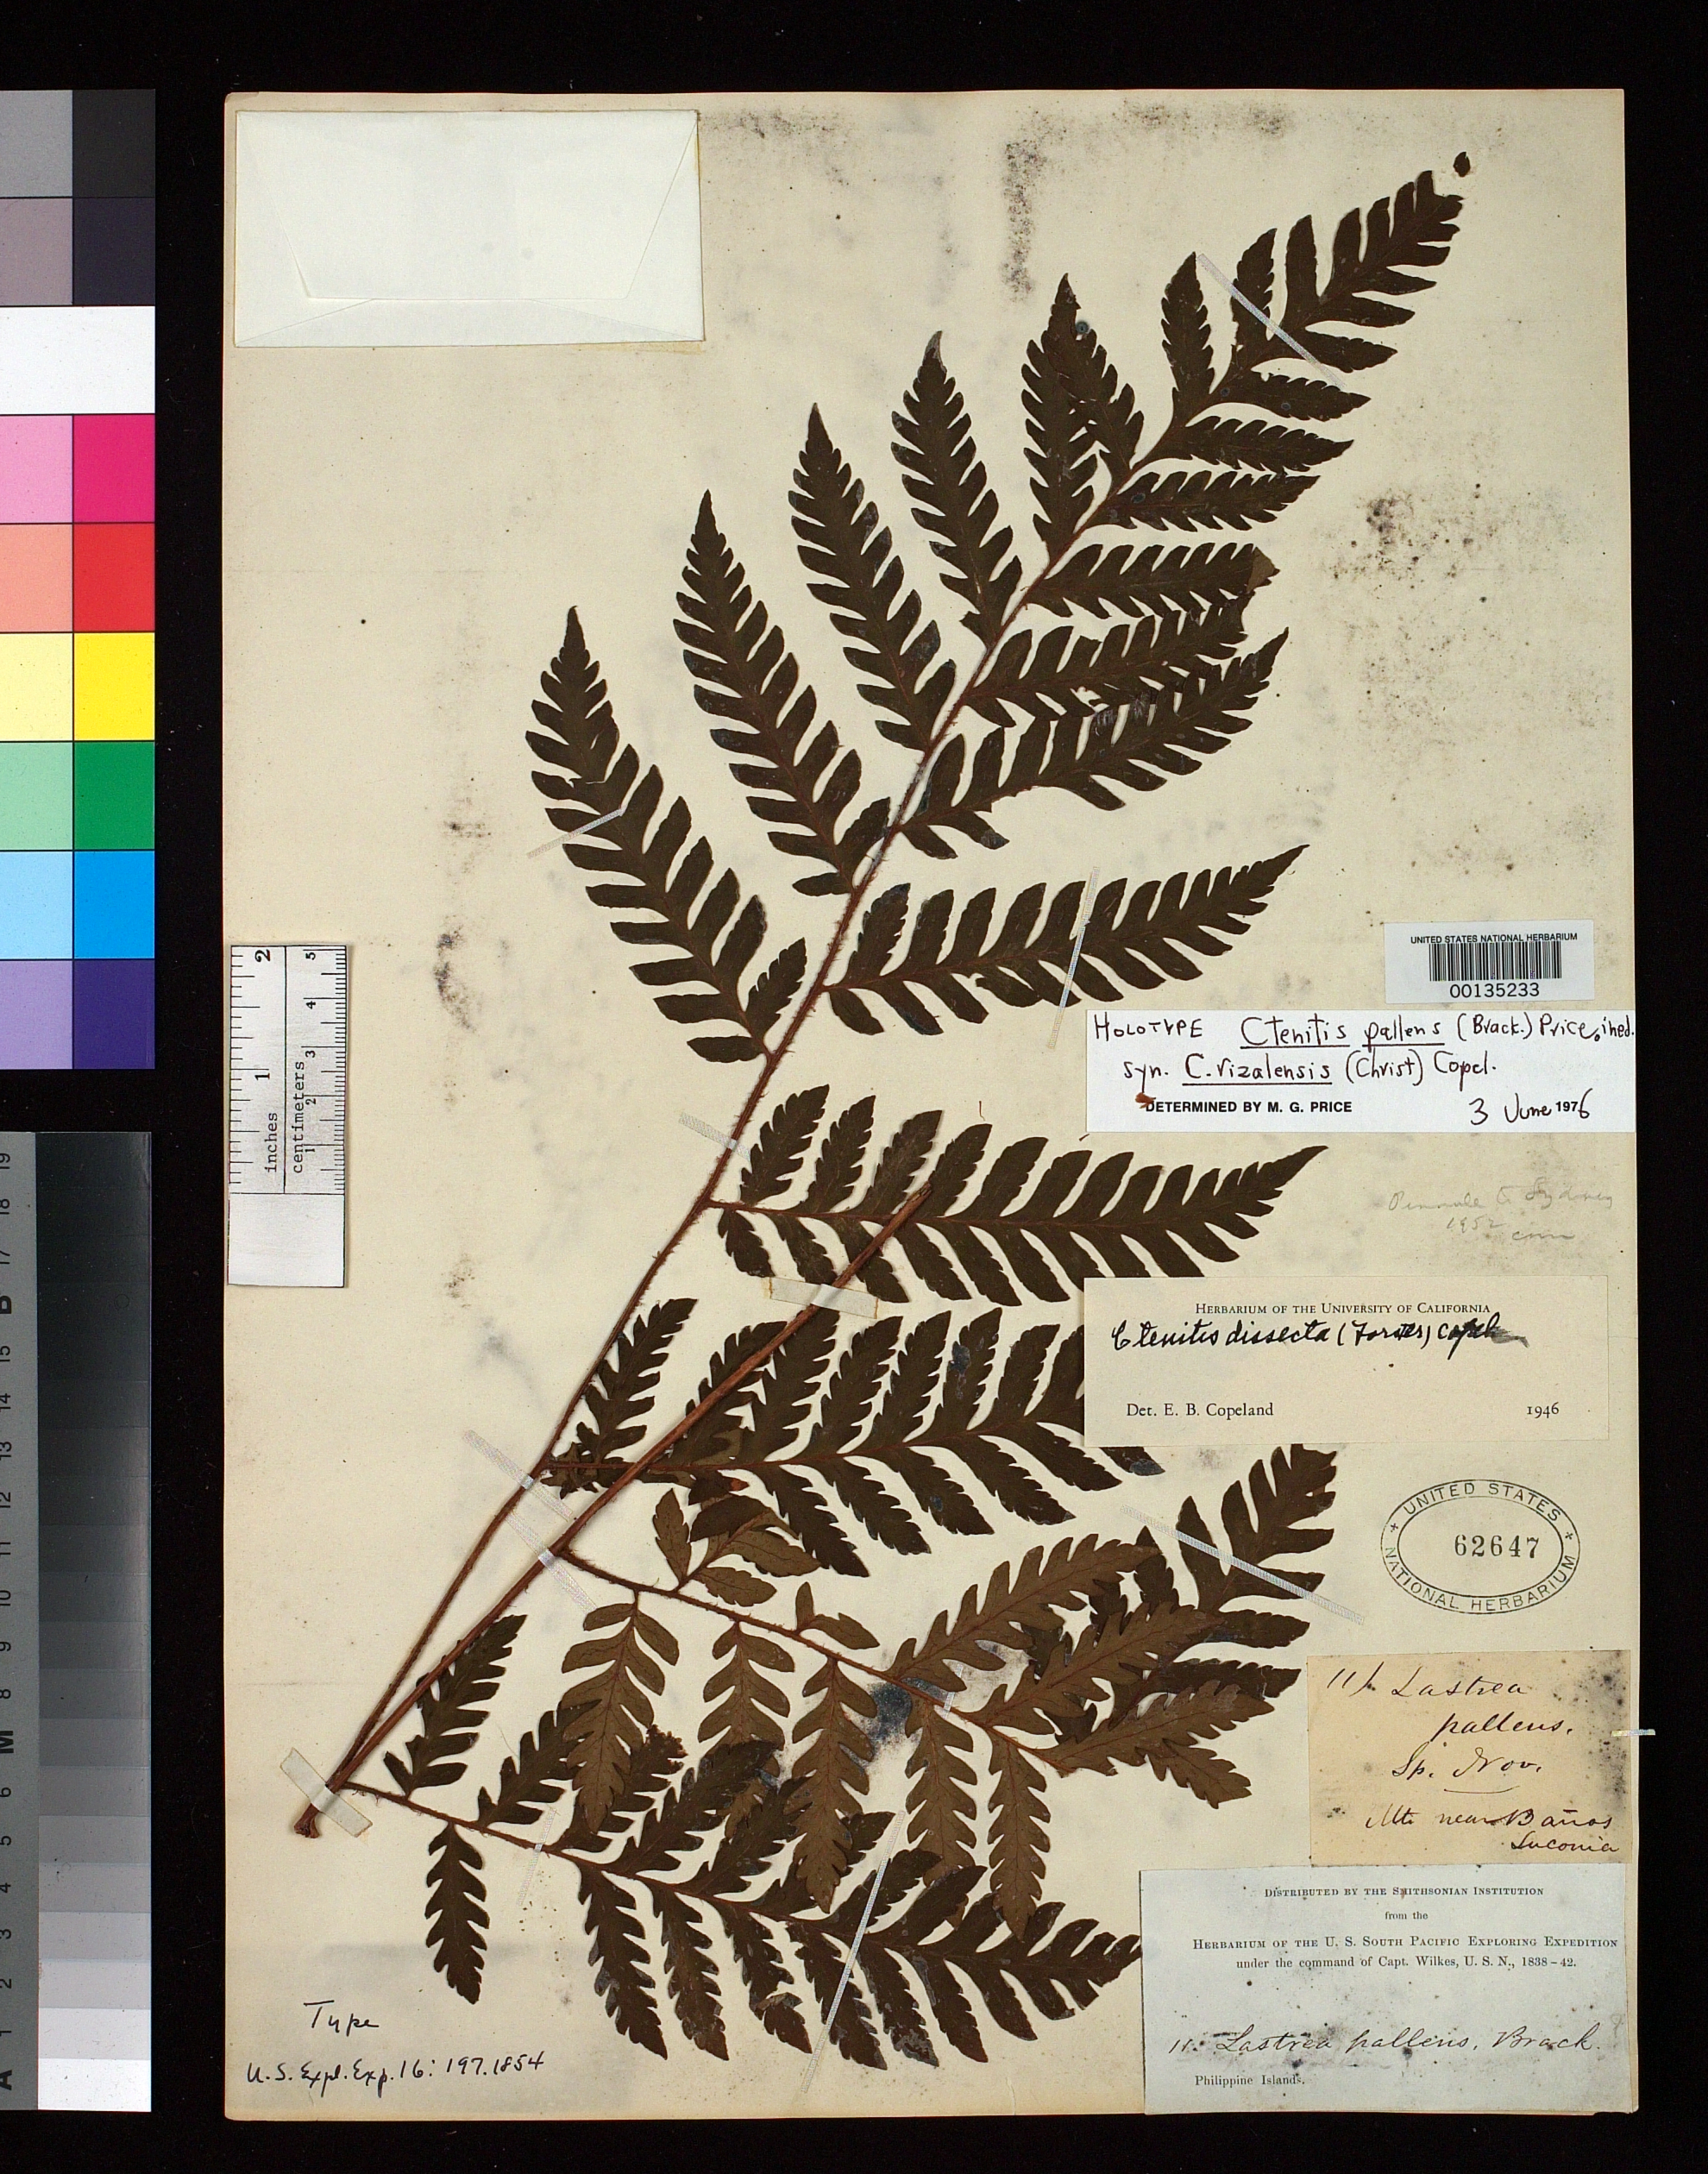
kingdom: Plantae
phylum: Tracheophyta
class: Polypodiopsida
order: Polypodiales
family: Thelypteridaceae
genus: Lastrea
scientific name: Lastrea pallens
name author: Brack. in Wilkes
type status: Holotype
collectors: Wilkes Explor. Exped.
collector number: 11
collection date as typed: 1838 to -- --- 1842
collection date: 1838/1842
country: Philippines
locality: Mountains near Banos.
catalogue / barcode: US 62647